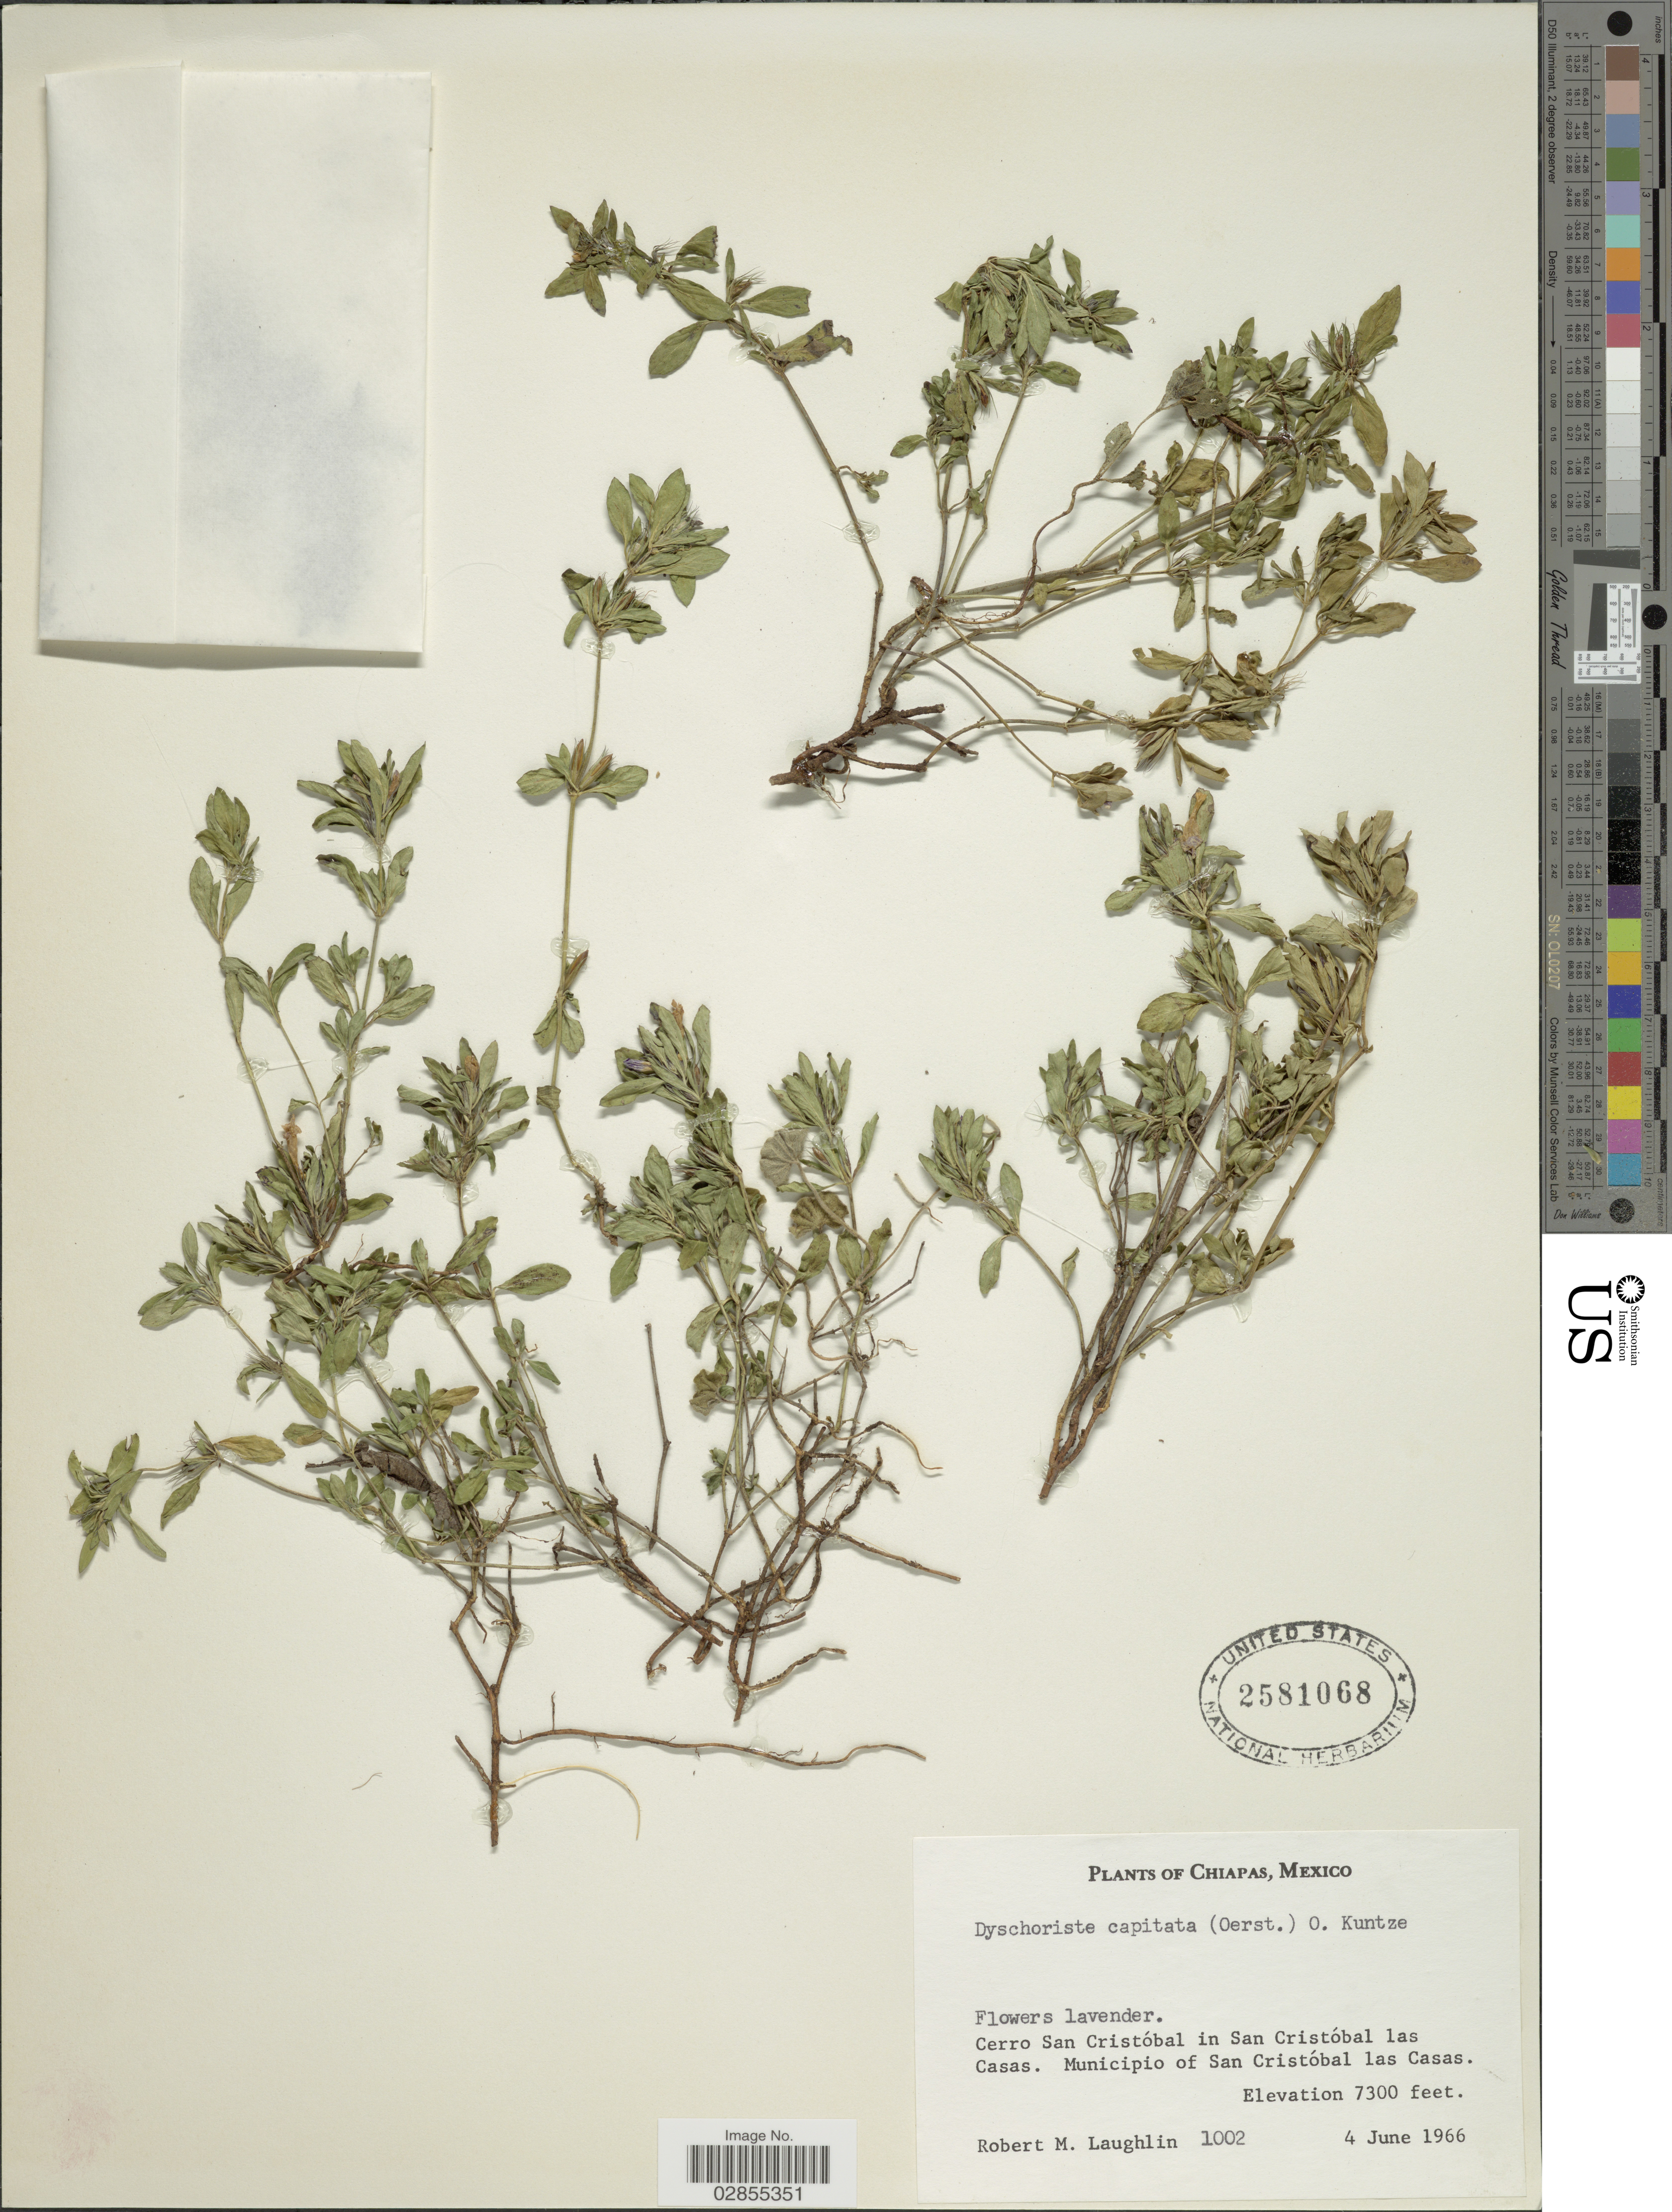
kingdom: Plantae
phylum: Tracheophyta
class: Magnoliopsida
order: Lamiales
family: Acanthaceae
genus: Dyschoriste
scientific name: Dyschoriste capitata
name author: (Oerst.) Kuntze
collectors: R. M. Laughlin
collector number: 1002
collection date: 1966-06-04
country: Mexico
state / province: Chiapas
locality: Cerro San Cristóbal in San Cristóbal las Casas, Municipio of San Cristóbal las Casas.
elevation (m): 2225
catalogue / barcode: US 2581068